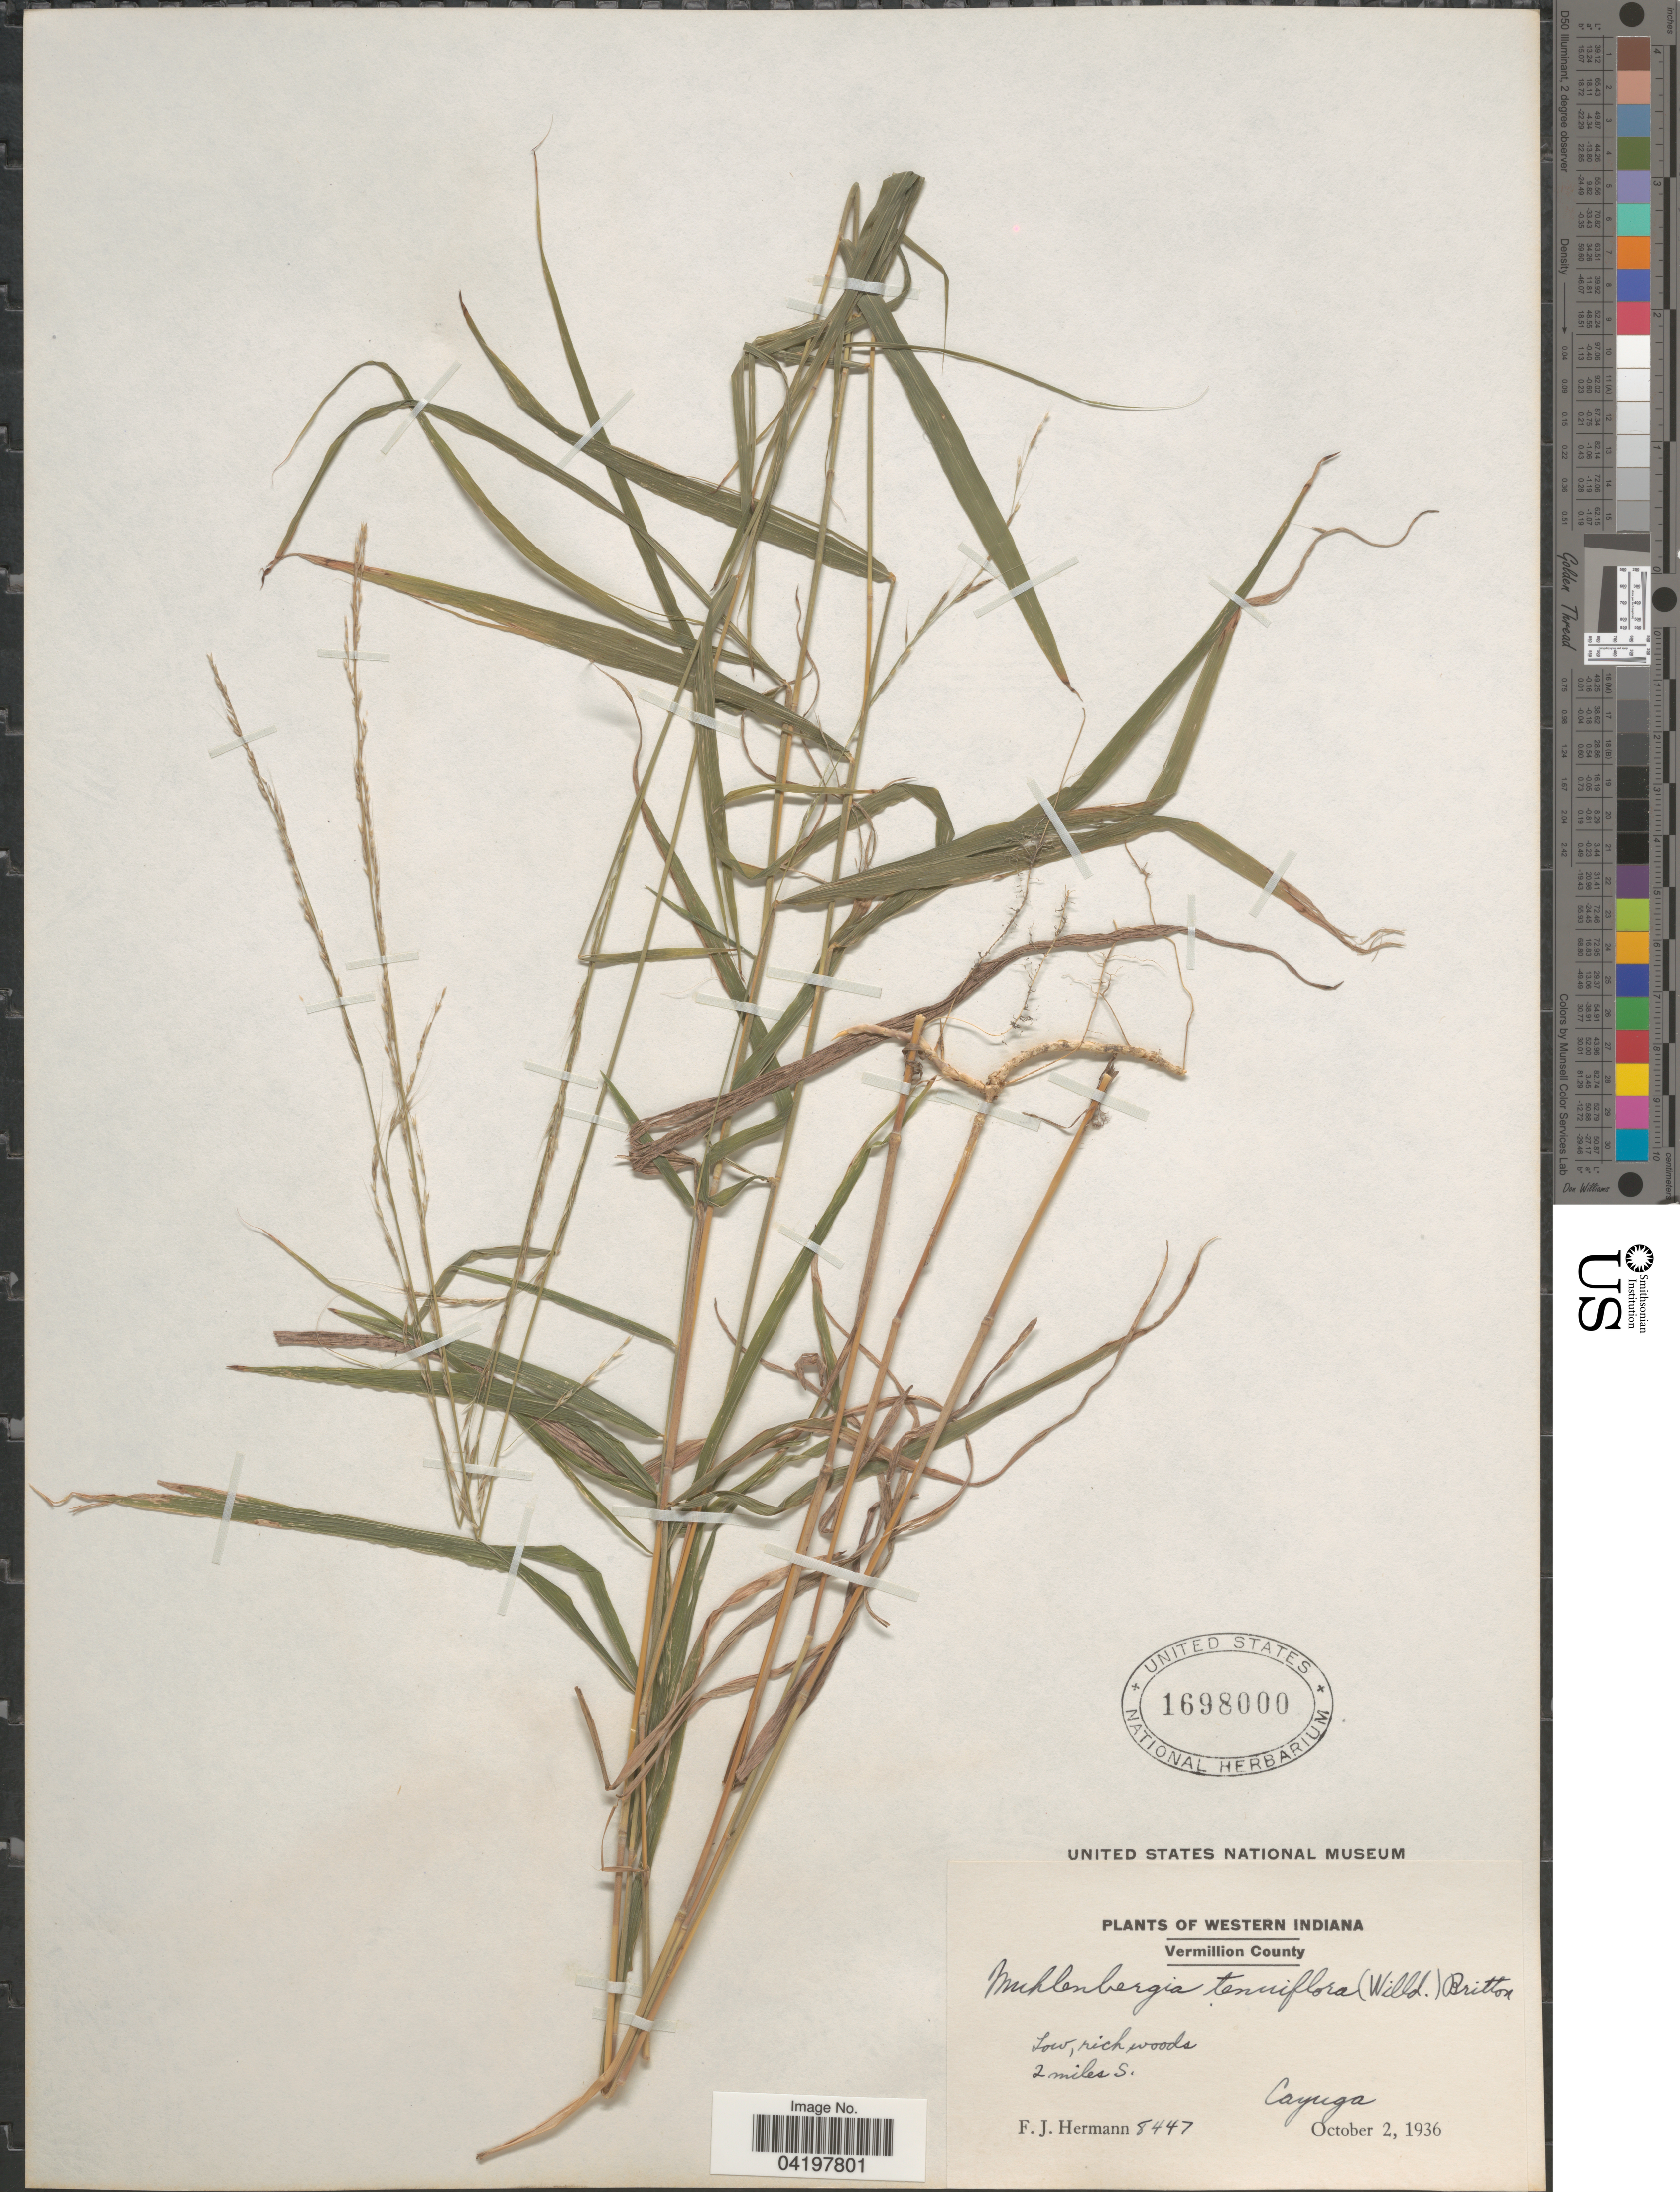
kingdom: Plantae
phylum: Tracheophyta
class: Liliopsida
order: Poales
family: Poaceae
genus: Muhlenbergia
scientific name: Muhlenbergia tenuiflora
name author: (Willd.) Britton, Stearns & Poggenb.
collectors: F. J. Hermann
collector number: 8447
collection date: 1936-10-02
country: United States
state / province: Indiana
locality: Western Indiana. Vermillion County. 2 miles S. Cayuga.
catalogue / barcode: US 1698000